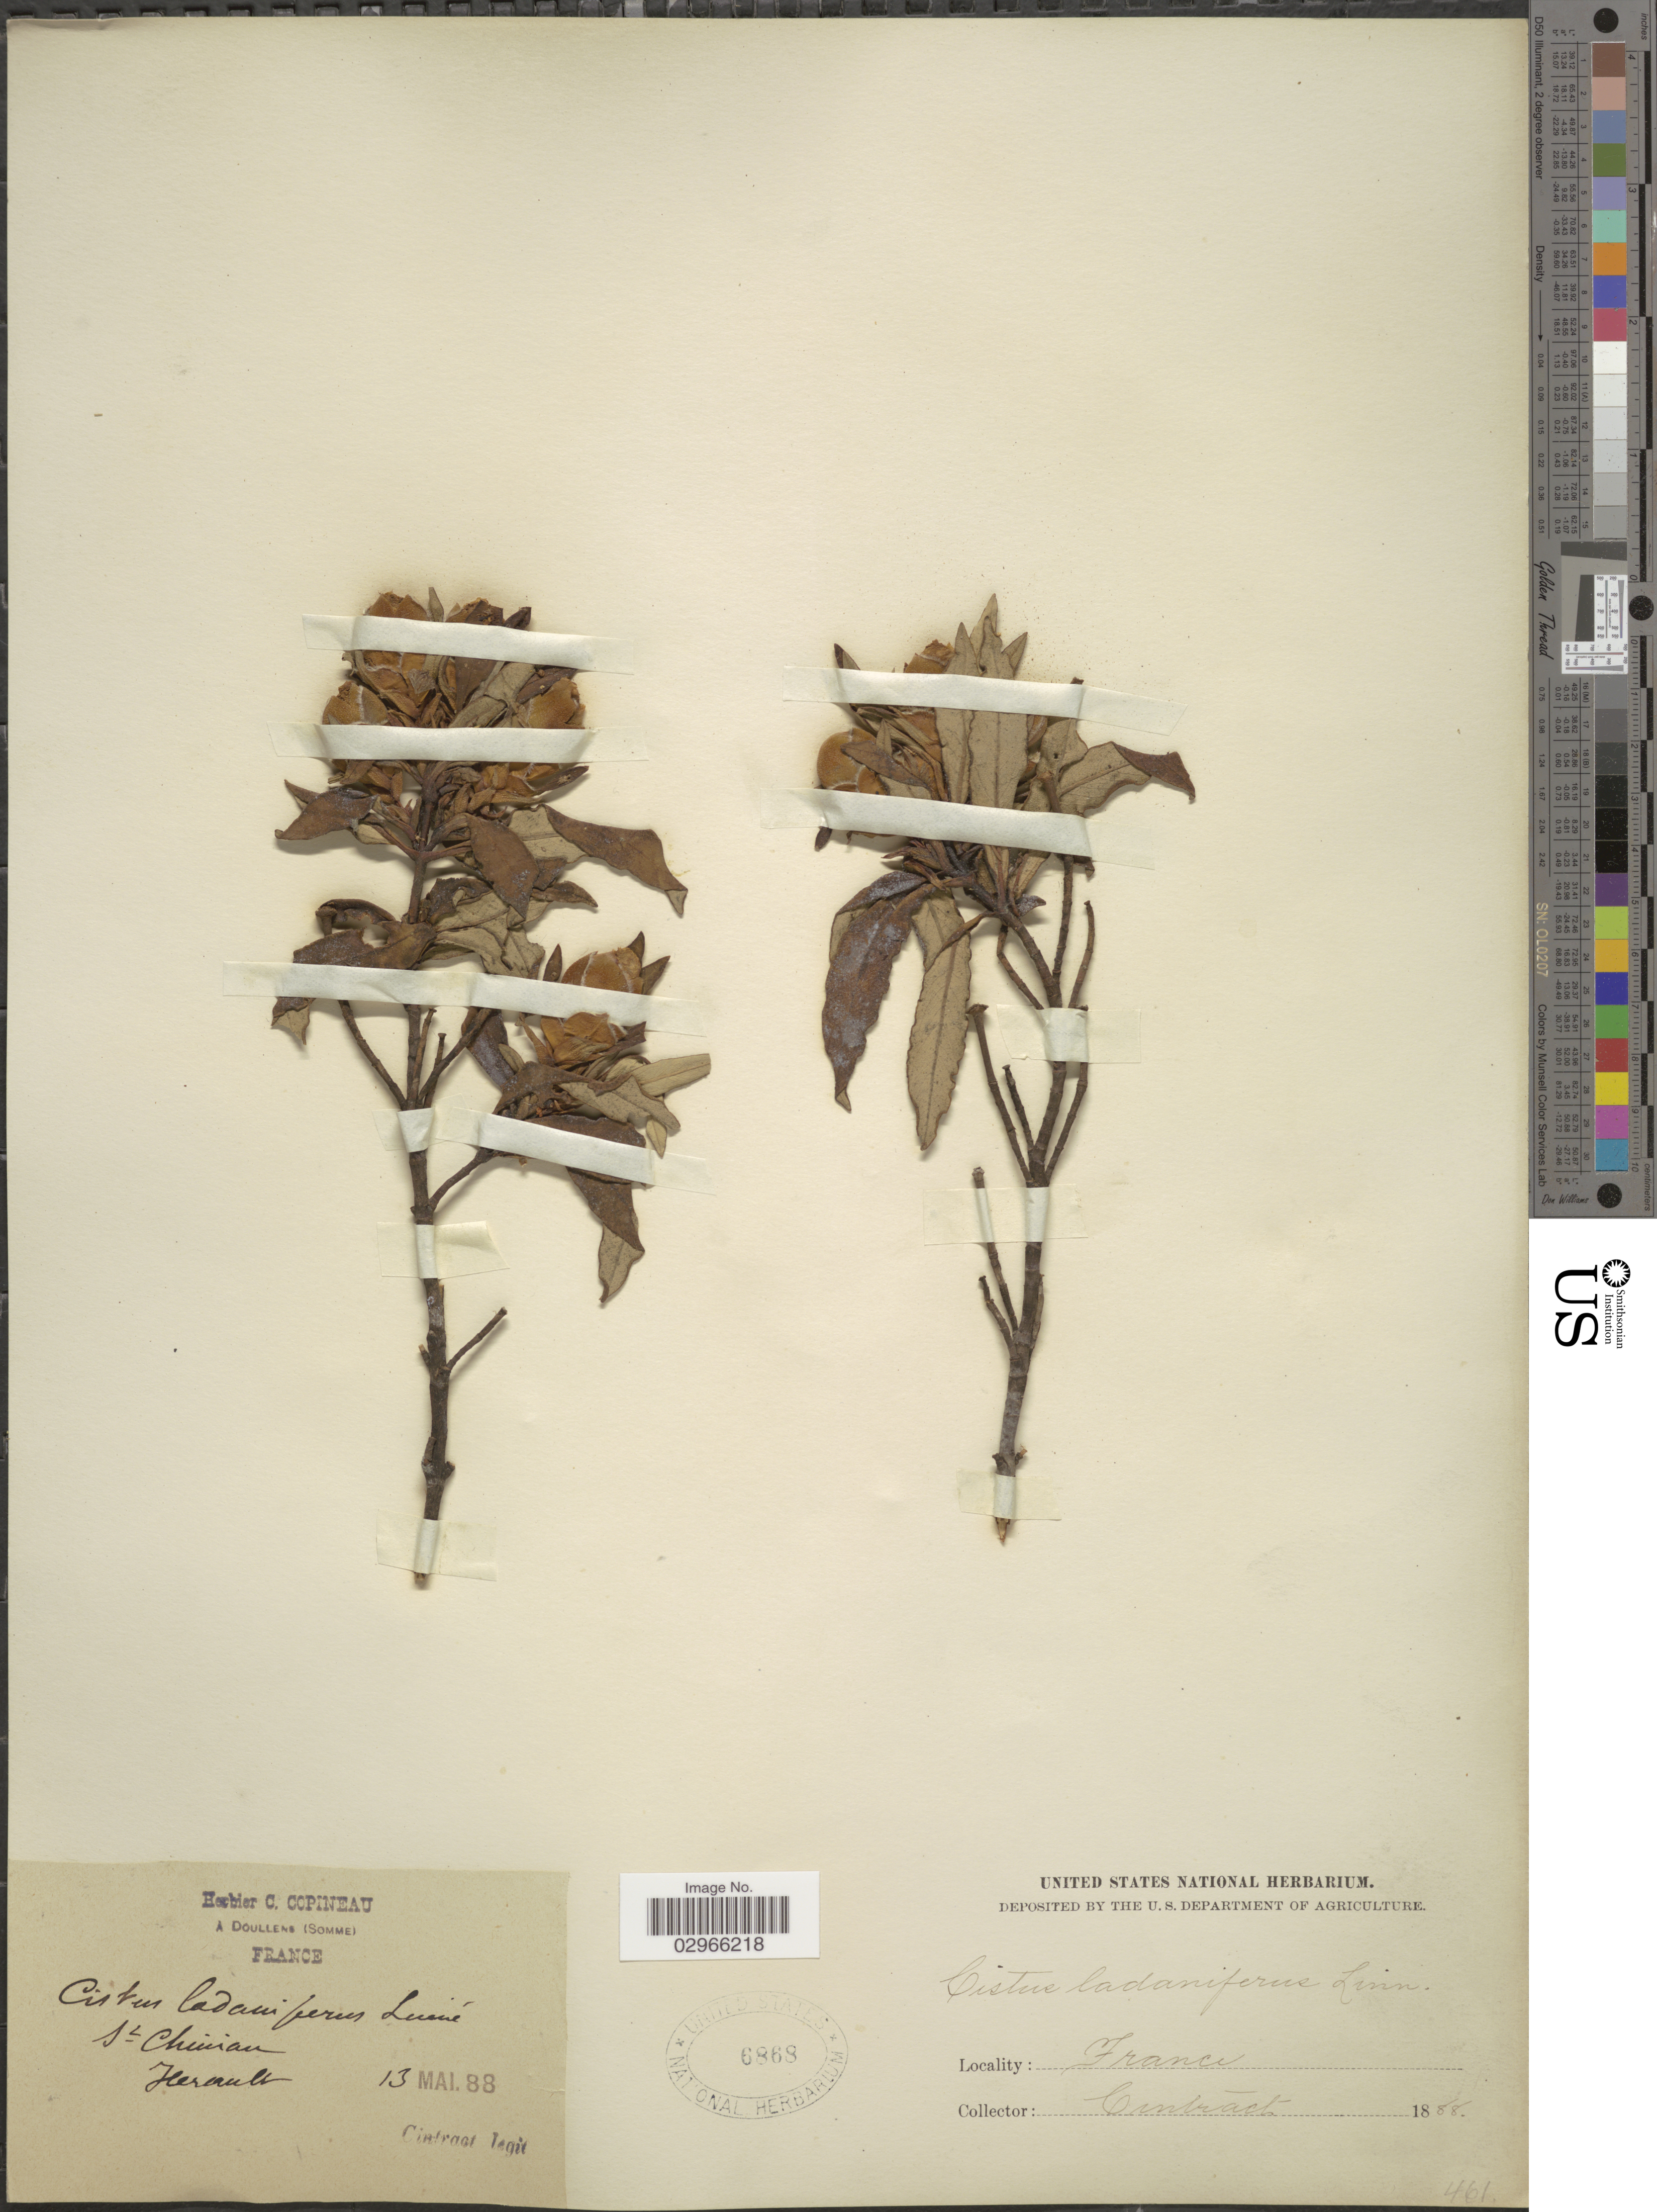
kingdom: Plantae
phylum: Tracheophyta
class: Magnoliopsida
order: Malvales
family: Cistaceae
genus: Cistus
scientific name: Cistus ladanifer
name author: L.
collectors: Cintract, --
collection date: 1888-05-13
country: France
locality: St. Chinian, Herault.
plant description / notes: Corrected "St. Chuiann.Herault." to "St. Chinian, Herault."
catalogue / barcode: US 6868